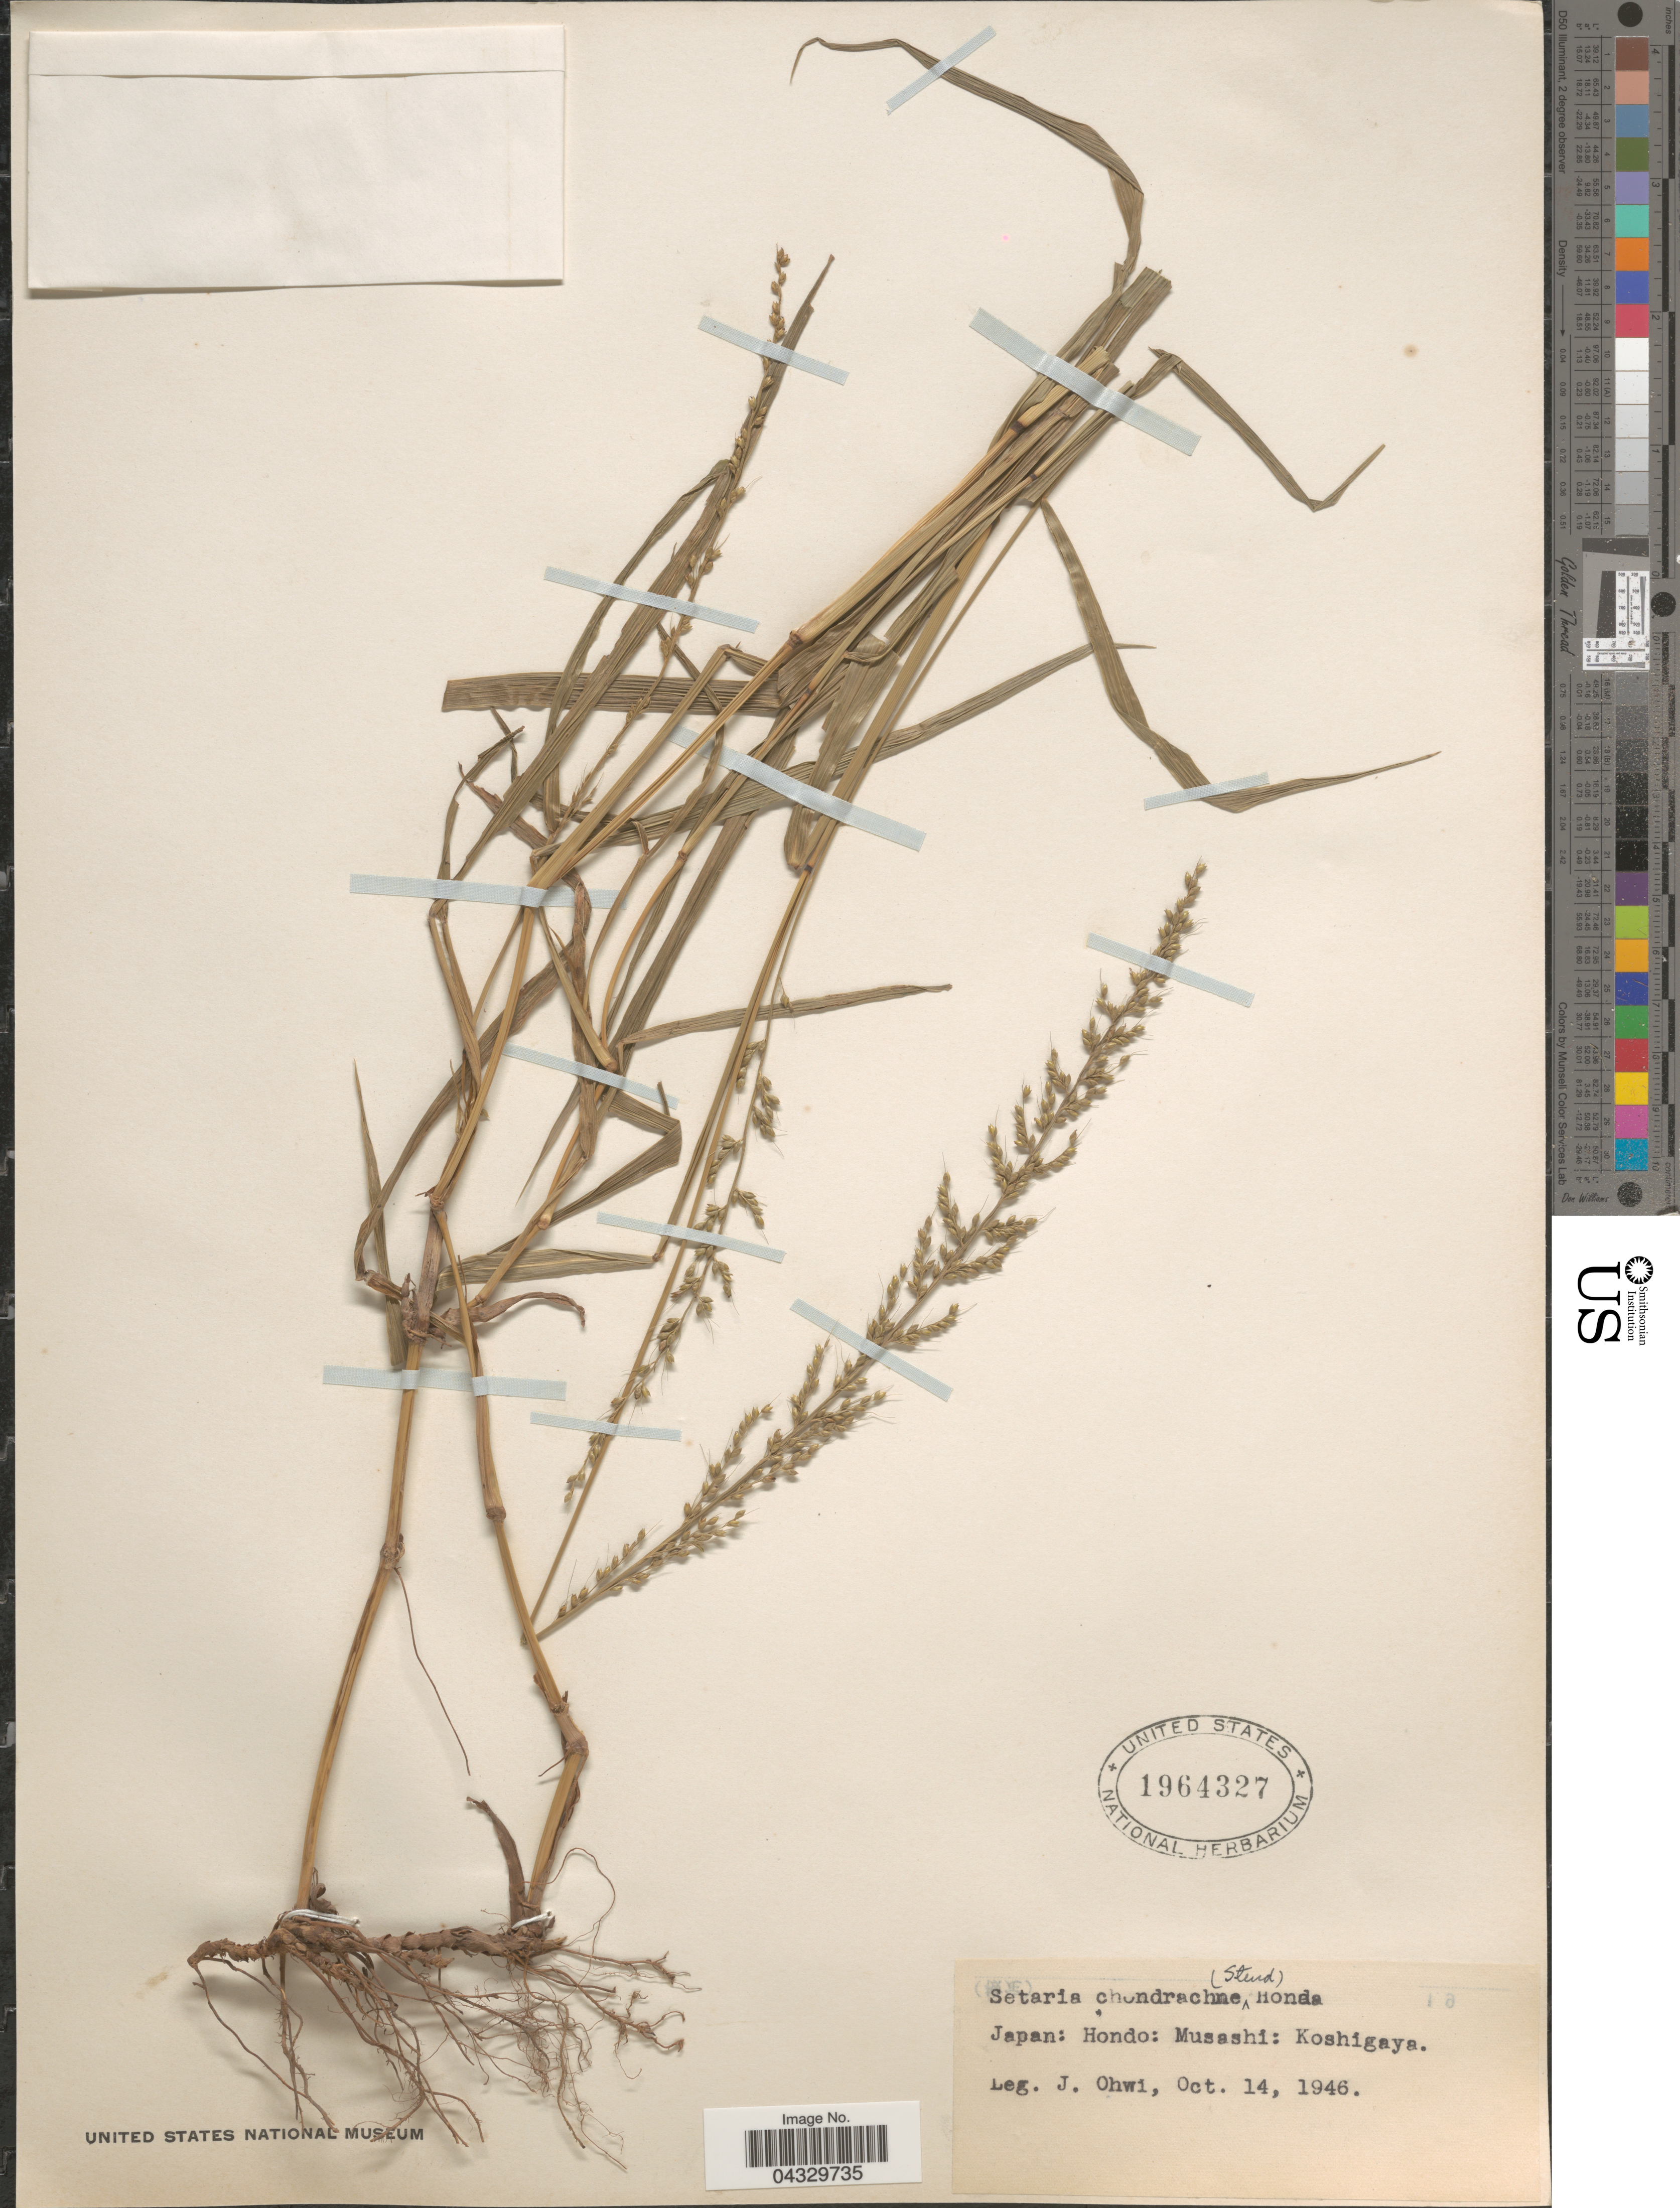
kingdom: Plantae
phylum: Tracheophyta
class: Liliopsida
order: Poales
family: Poaceae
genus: Setaria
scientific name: Setaria chondrachne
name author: (Steud.) Honda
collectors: J. Ohwi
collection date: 1946-10-14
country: Japan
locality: Hondo: Musashi: Koshigaya.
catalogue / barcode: US 1964327